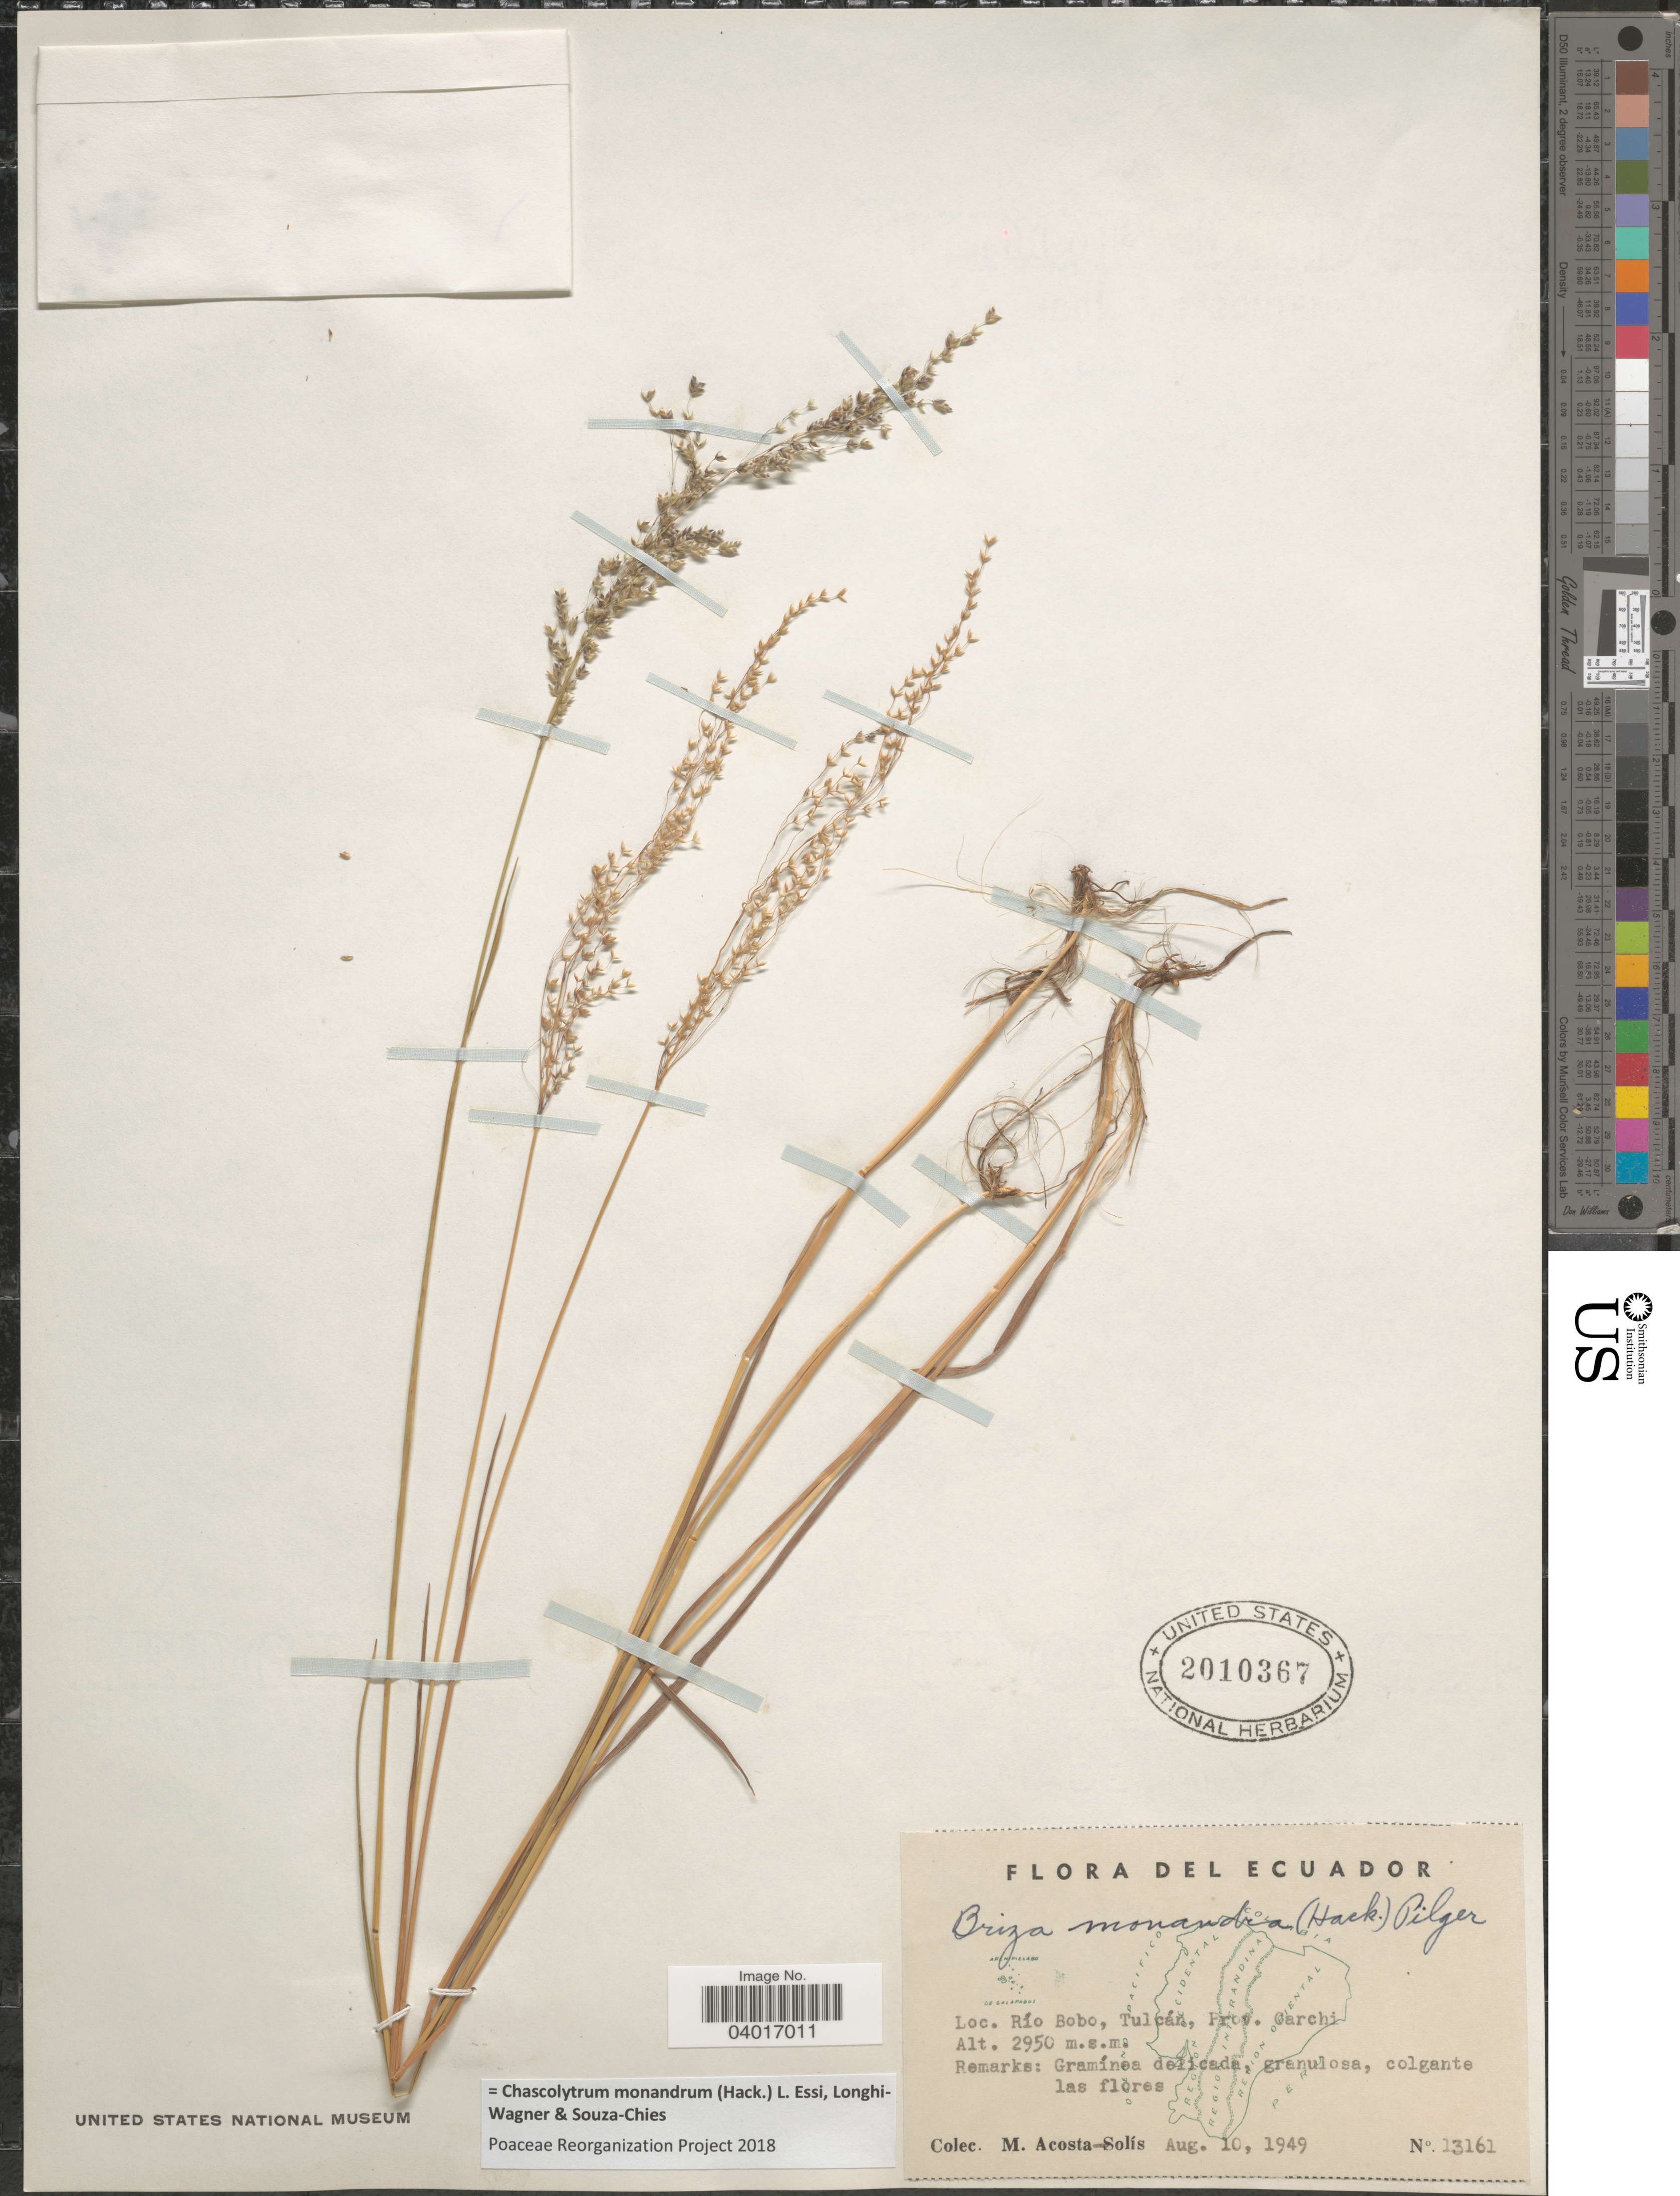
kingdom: Plantae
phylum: Tracheophyta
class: Liliopsida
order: Poales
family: Poaceae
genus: Chascolytrum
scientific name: Chascolytrum monandrum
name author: (Hack.) L. Essi et al.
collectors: M. Acosta Solis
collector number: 13161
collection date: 1949-08-10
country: Ecuador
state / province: Carchi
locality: Río Bobo, Tulcán.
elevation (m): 2950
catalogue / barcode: US 2010367